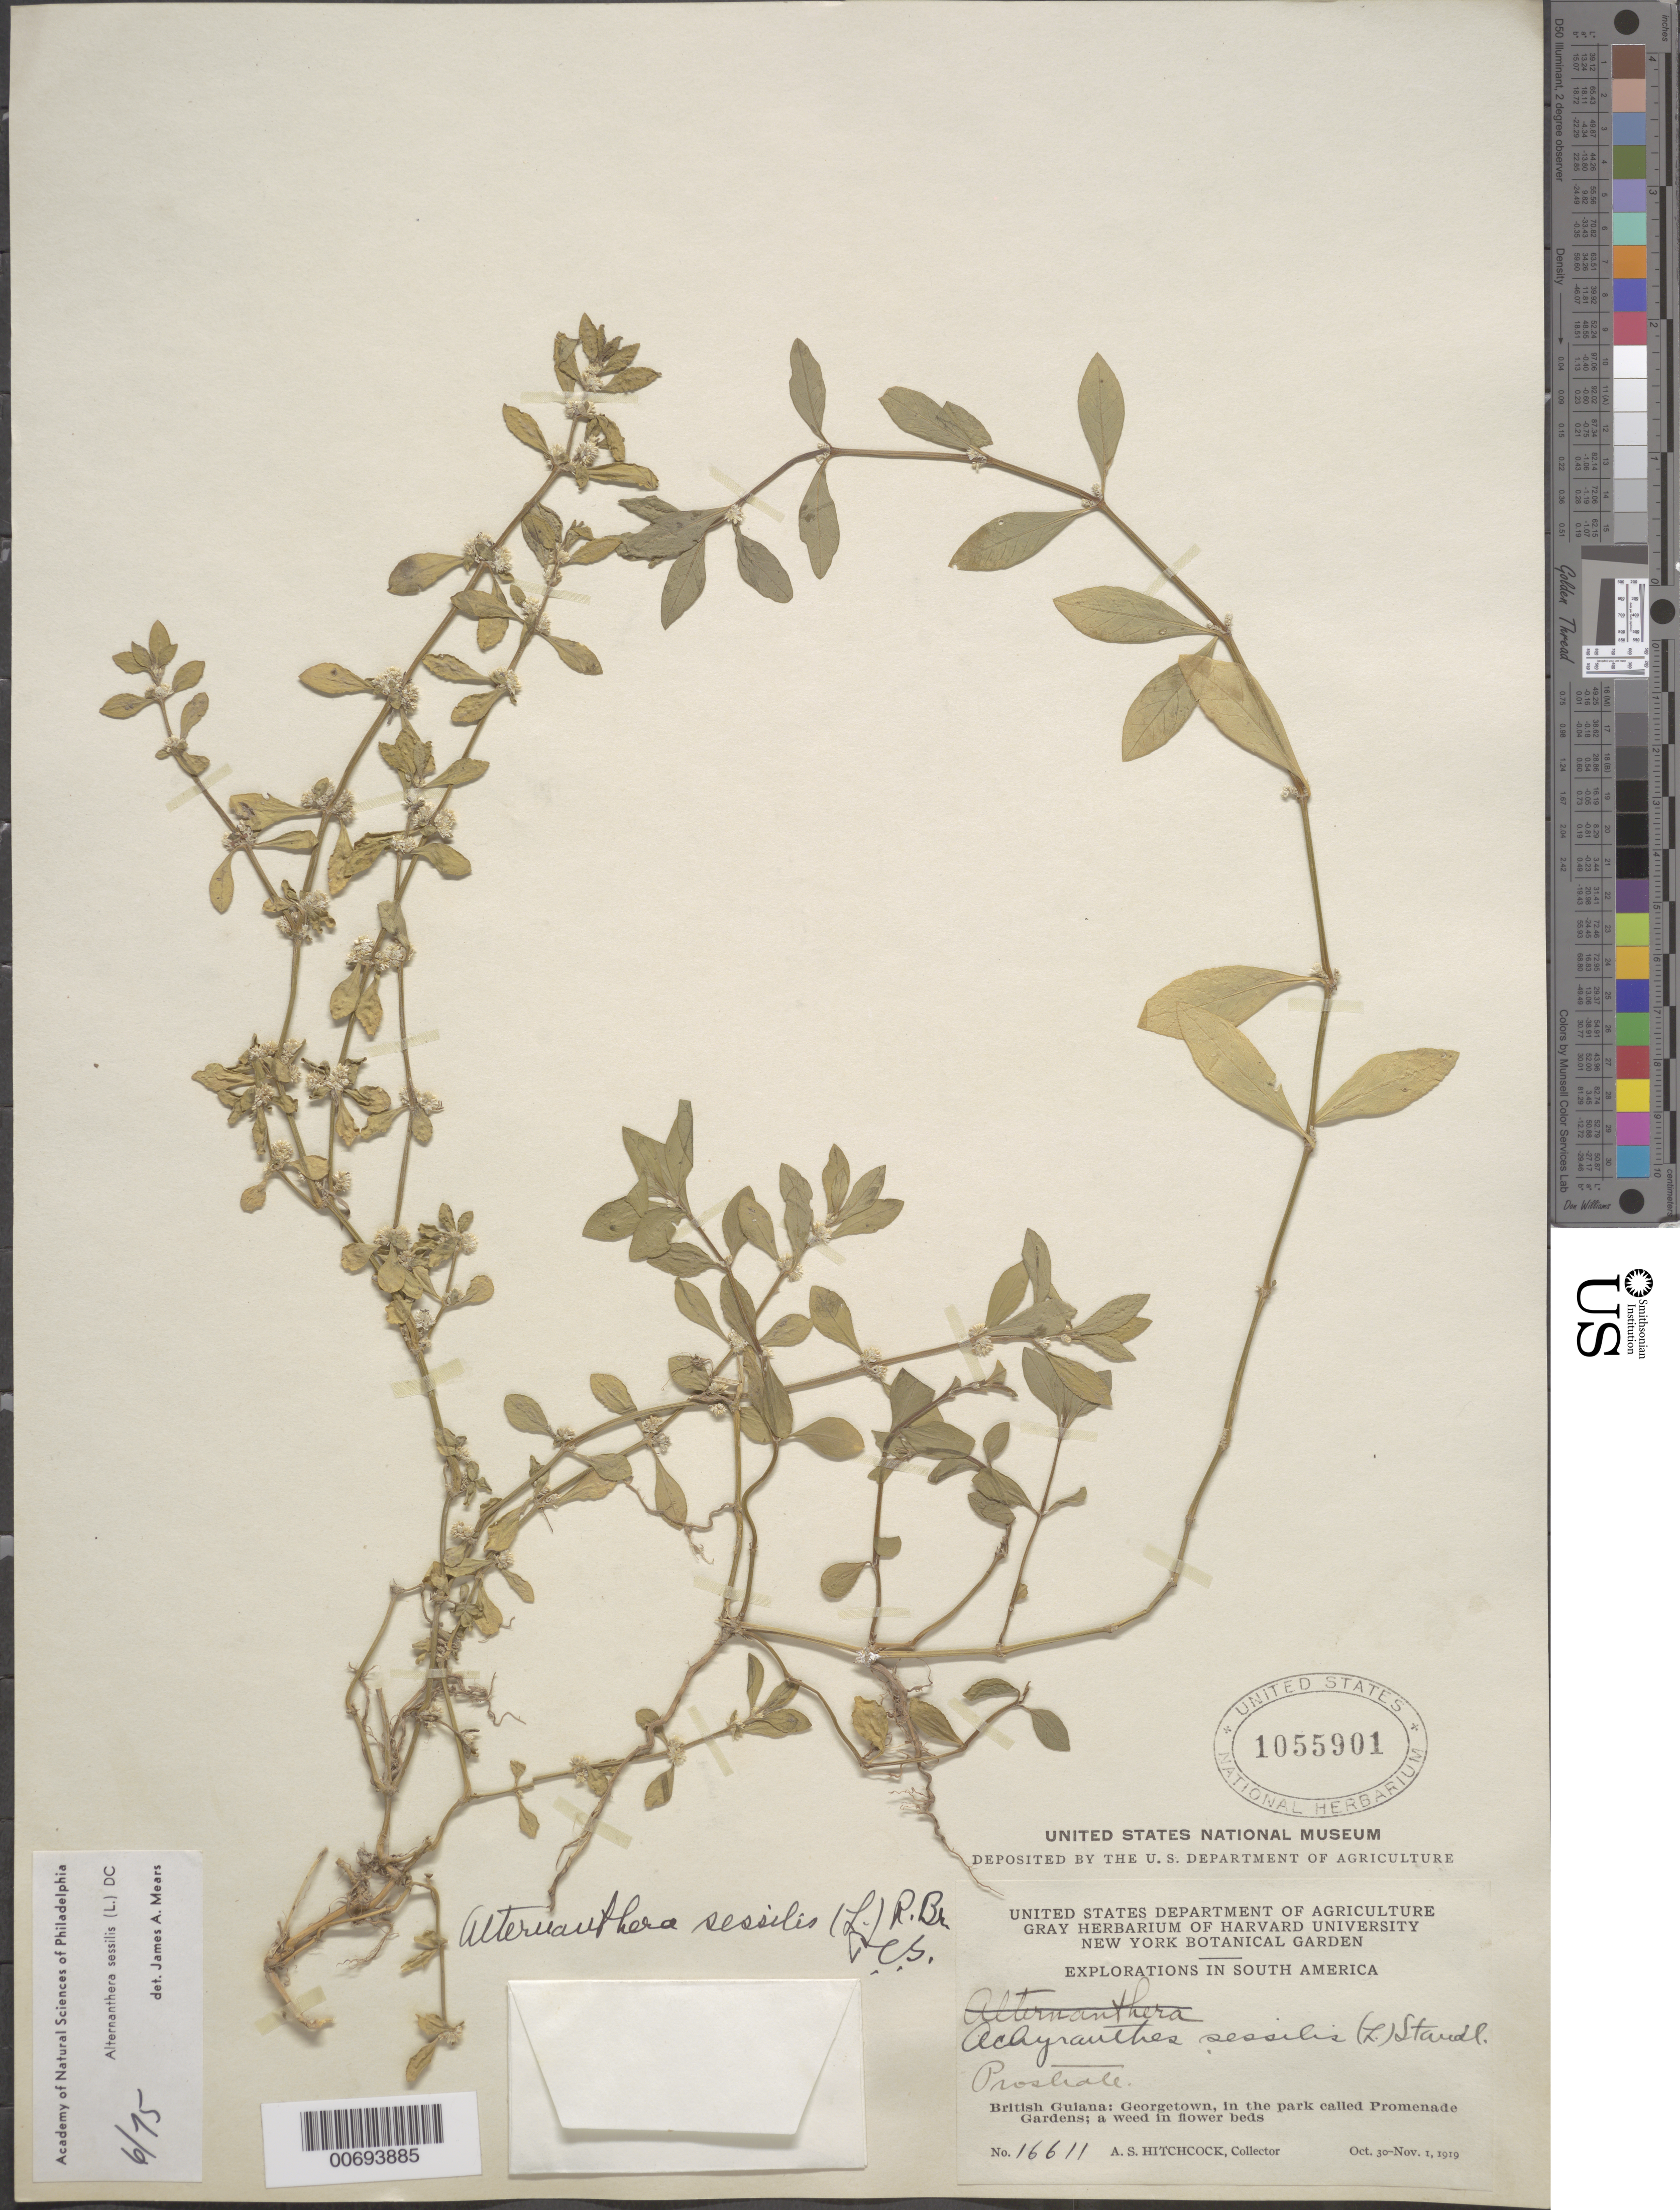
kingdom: Plantae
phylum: Tracheophyta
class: Magnoliopsida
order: Caryophyllales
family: Amaranthaceae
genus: Alternanthera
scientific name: Alternanthera sessilis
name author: (L.) DC.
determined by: Mears, J. A., (PH), Academy of Natural Sciences of Philadelphia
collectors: A. S. Hitchcock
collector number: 16611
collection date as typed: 30-Oct-19 to 1-Nov-19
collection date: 1919-10-30/1919-11-01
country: Guyana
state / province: Demerara-Mahaica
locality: Georgetown, Promenade Gardens Park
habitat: In flower beds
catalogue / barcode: US 1055901